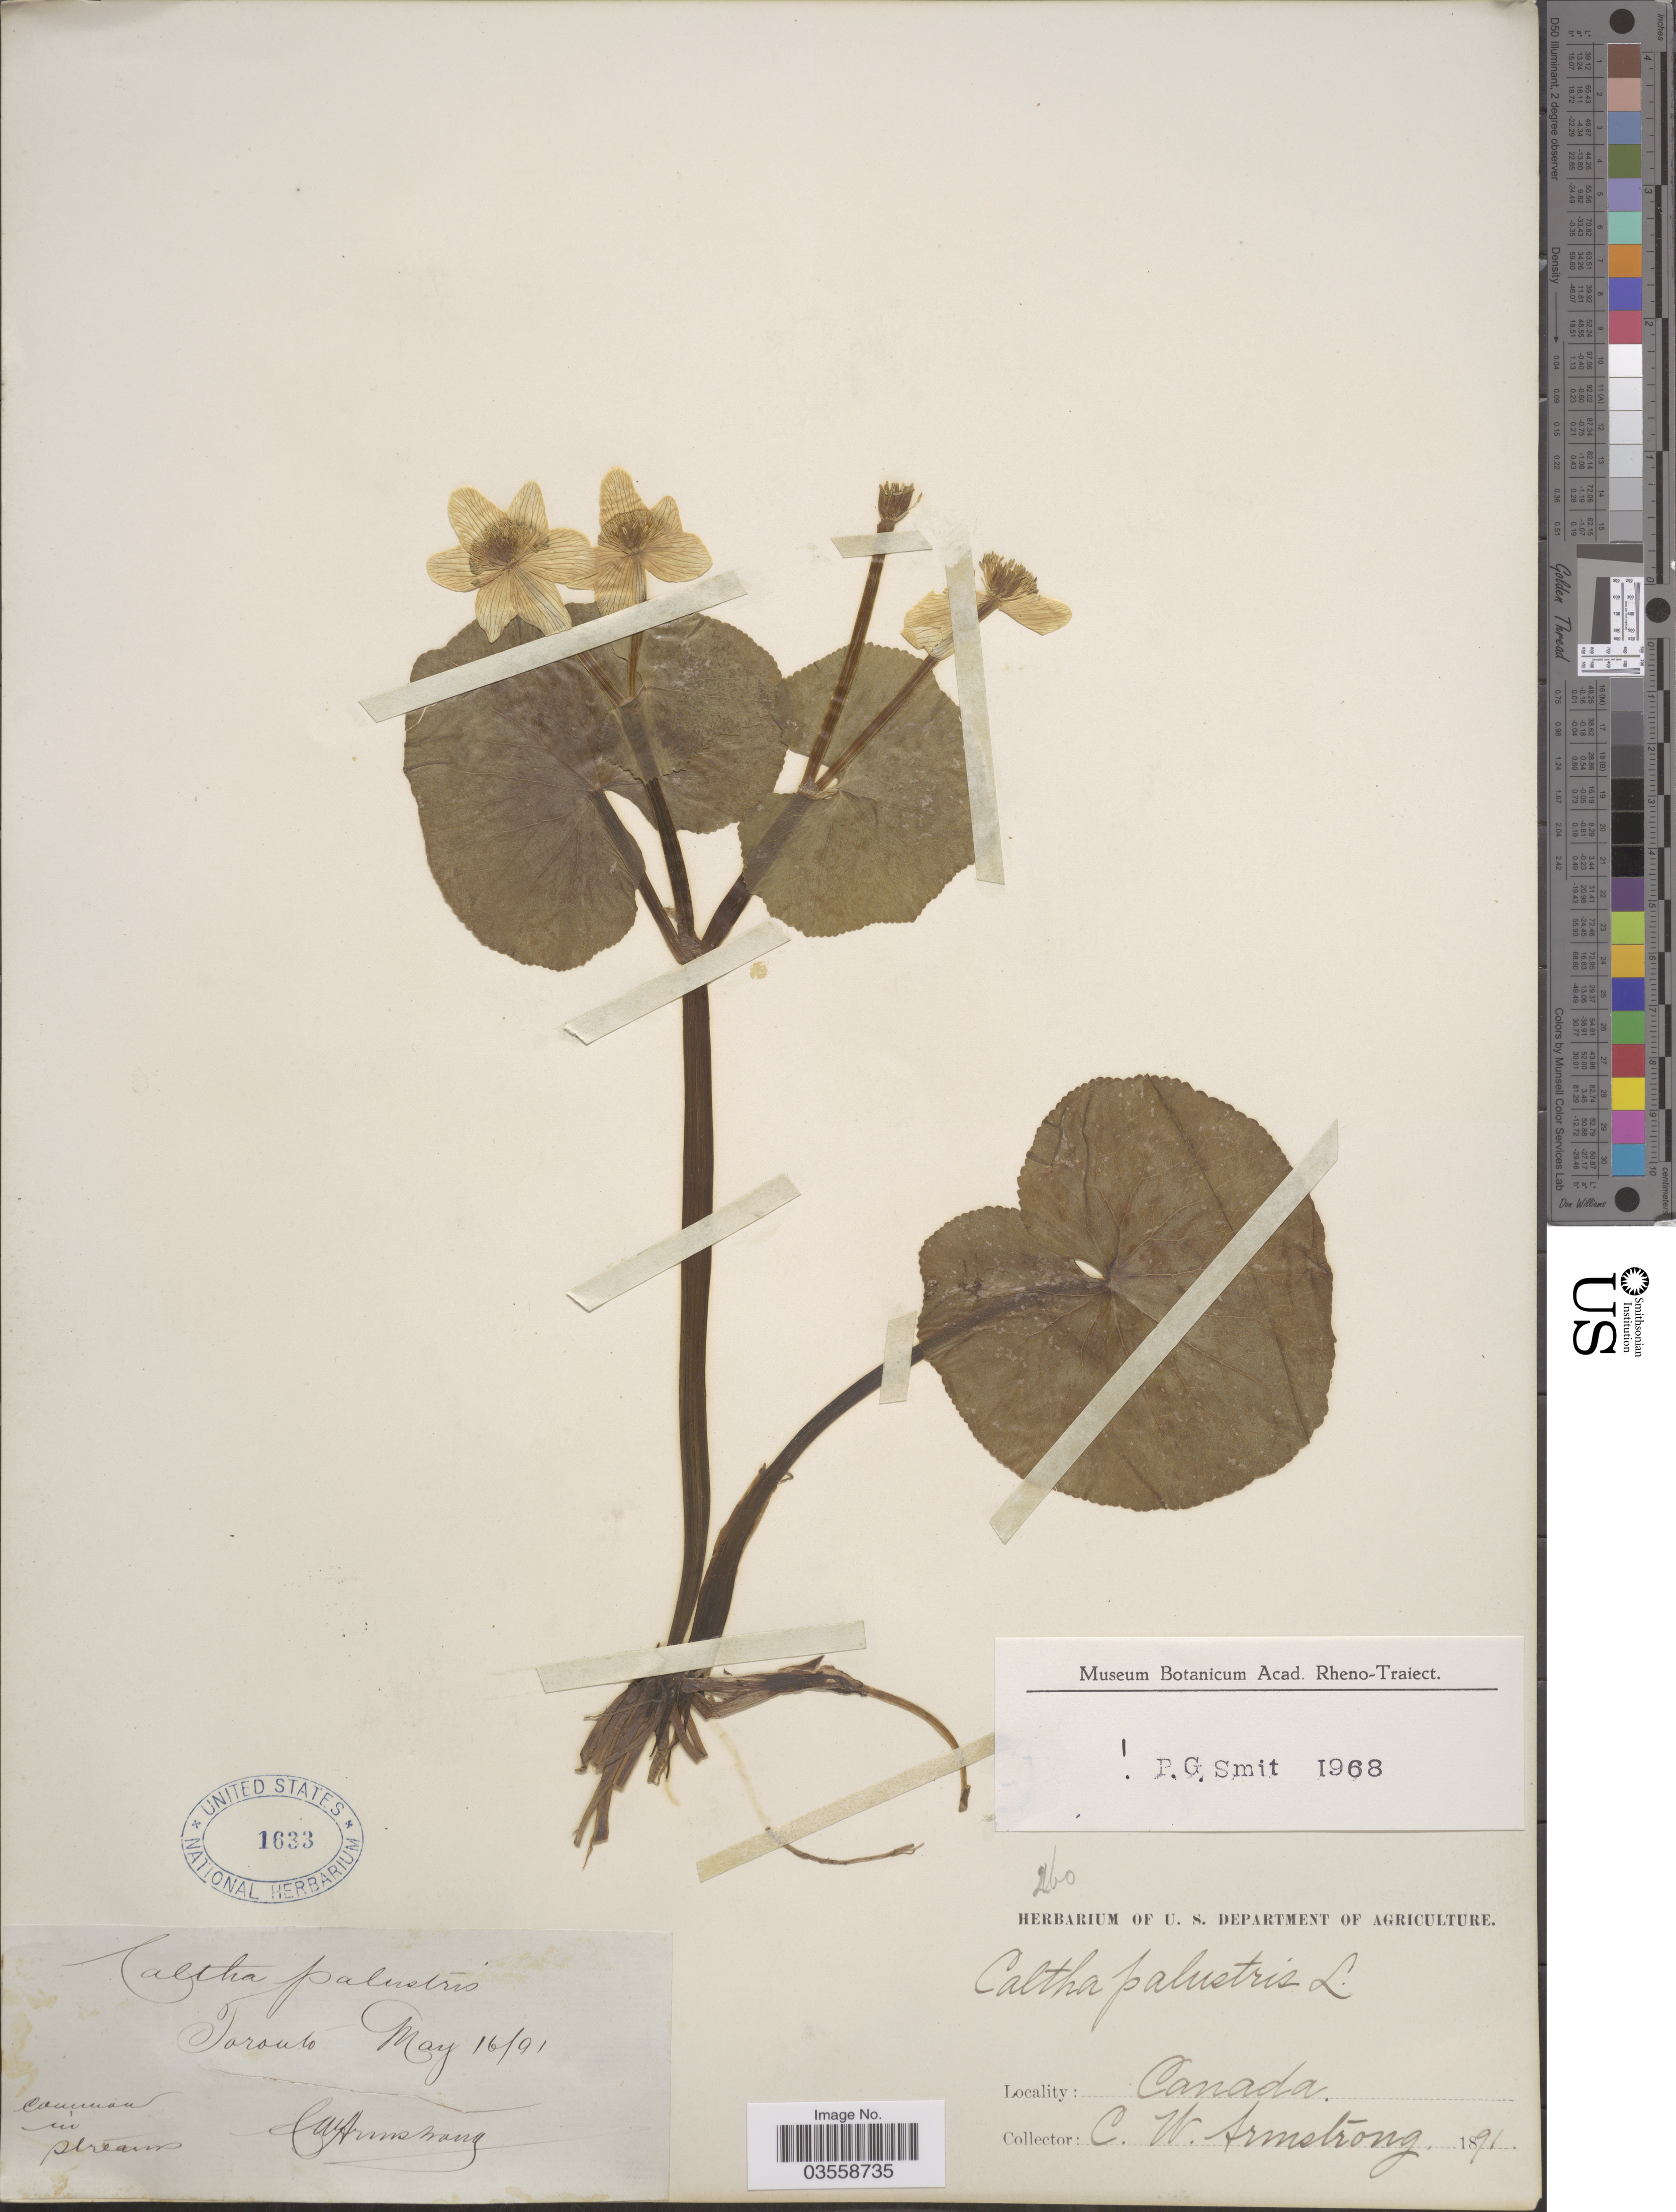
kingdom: Plantae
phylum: Tracheophyta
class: Magnoliopsida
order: Ranunculales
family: Ranunculaceae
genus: Caltha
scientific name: Caltha palustris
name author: L.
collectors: C. W. Armstrong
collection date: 1891-05-16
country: Canada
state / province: Ontario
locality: Toronto.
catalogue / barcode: US 1633